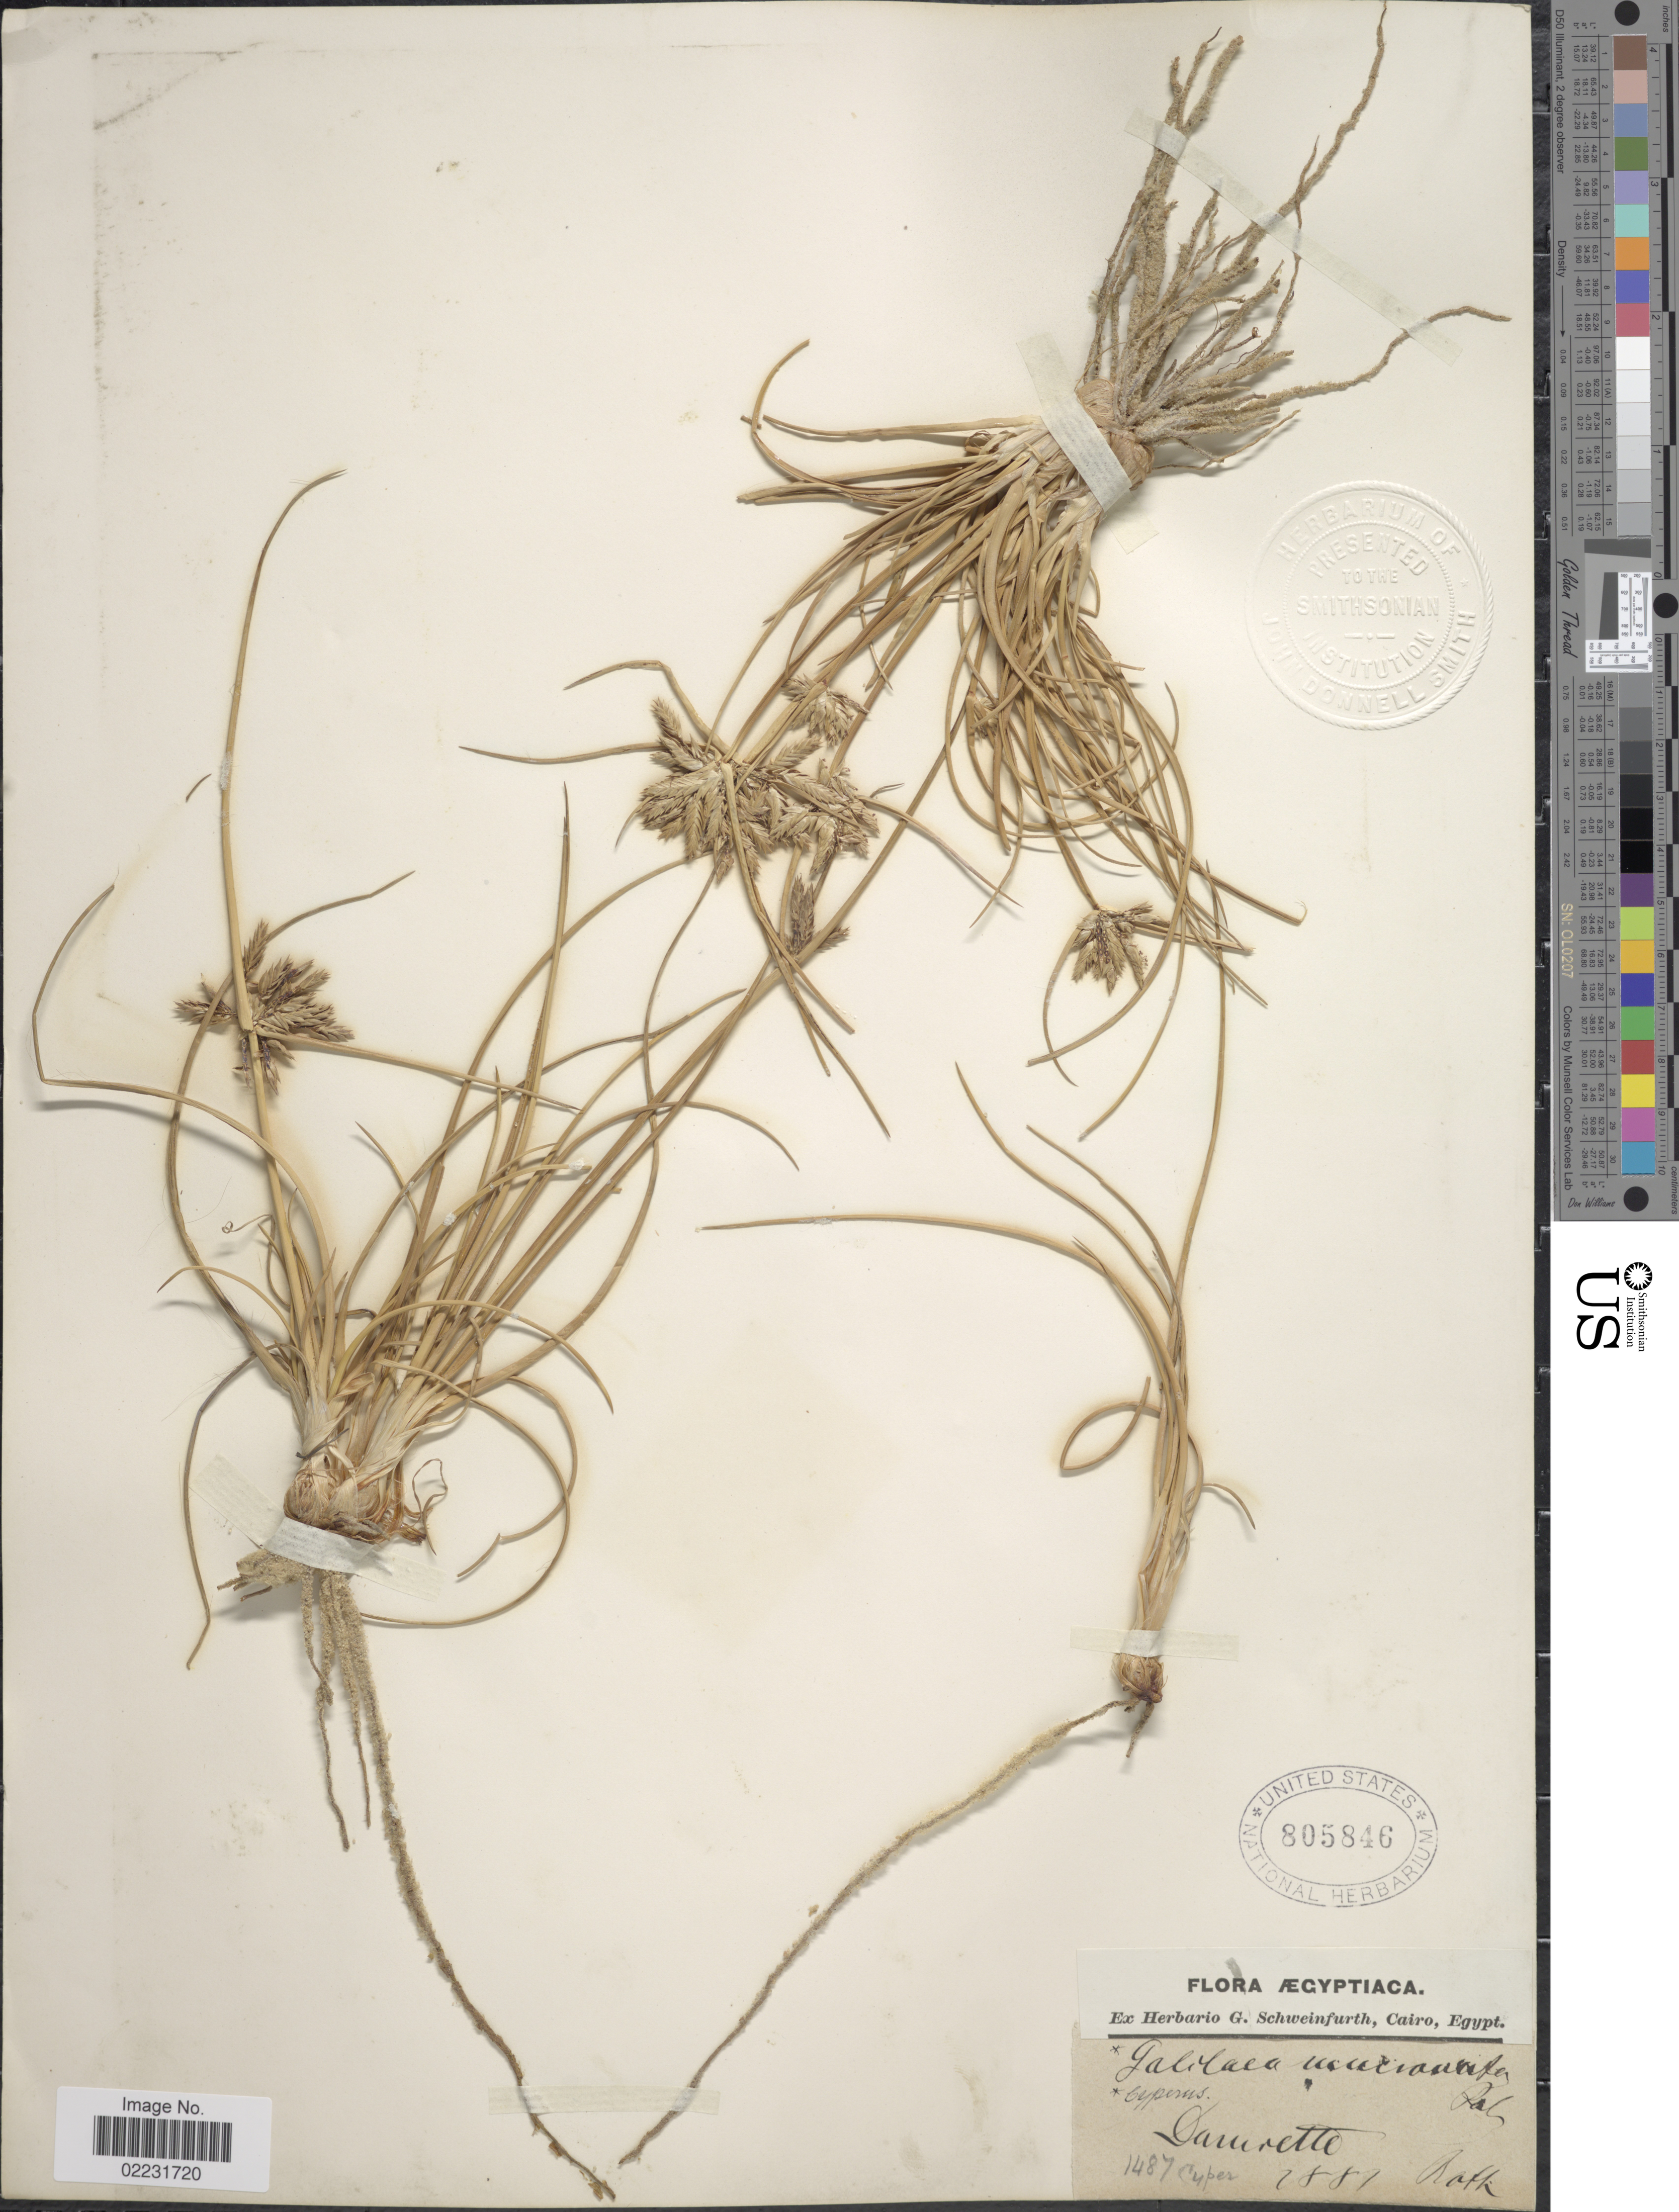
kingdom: Plantae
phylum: Tracheophyta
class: Liliopsida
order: Poales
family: Cyperaceae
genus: Cyperus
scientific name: Cyperus macrorrhizus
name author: Nees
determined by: Strong, Mark T., (BOT), Smithsonian Institution - National Museum of Natural History (UNITED STATES)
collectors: -- Roth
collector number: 1487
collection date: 1881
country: Egypt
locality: Damiette, Aegyptiaca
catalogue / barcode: US 805846